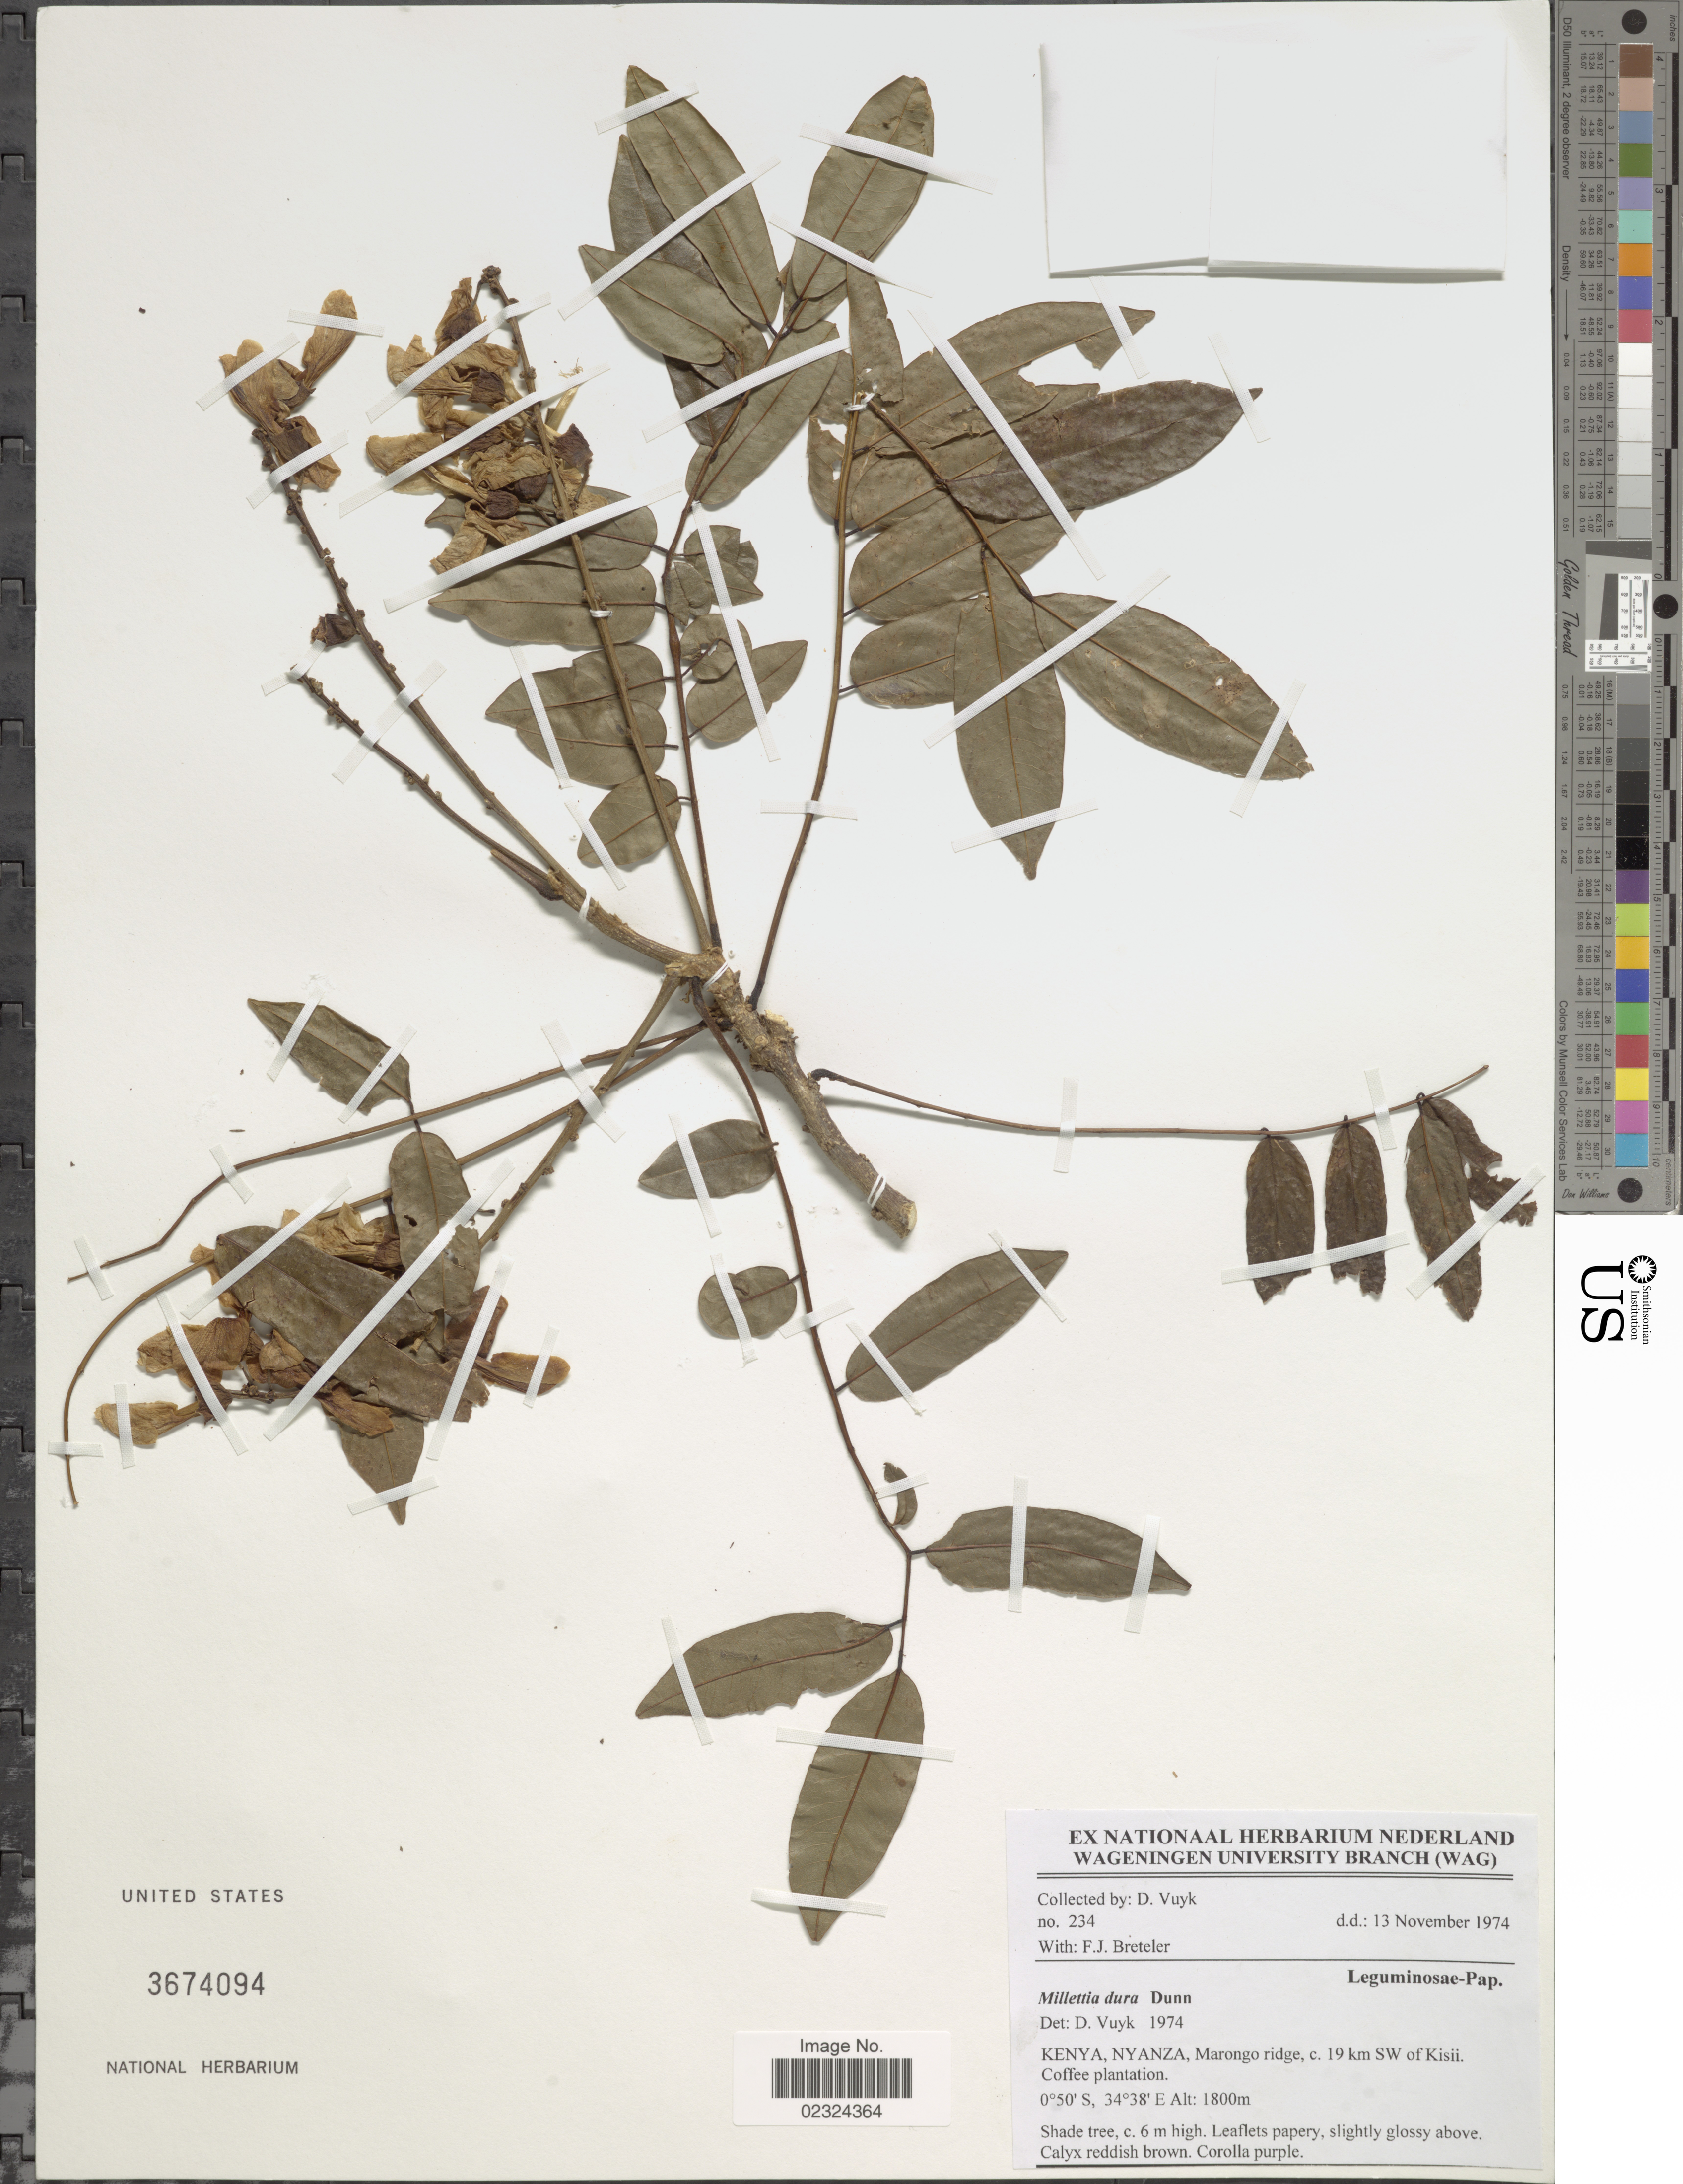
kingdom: Plantae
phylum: Tracheophyta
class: Magnoliopsida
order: Fabales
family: Fabaceae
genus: Millettia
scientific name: Millettia dura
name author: Dunn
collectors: D. Vuyk & F. J. Breteler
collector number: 234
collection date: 1974-11-13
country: Kenya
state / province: Kisii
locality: Marongo ridge, c. 19 km Sw of Kisii. Coffee plantation. Nyanza .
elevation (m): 1800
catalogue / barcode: US 3674094